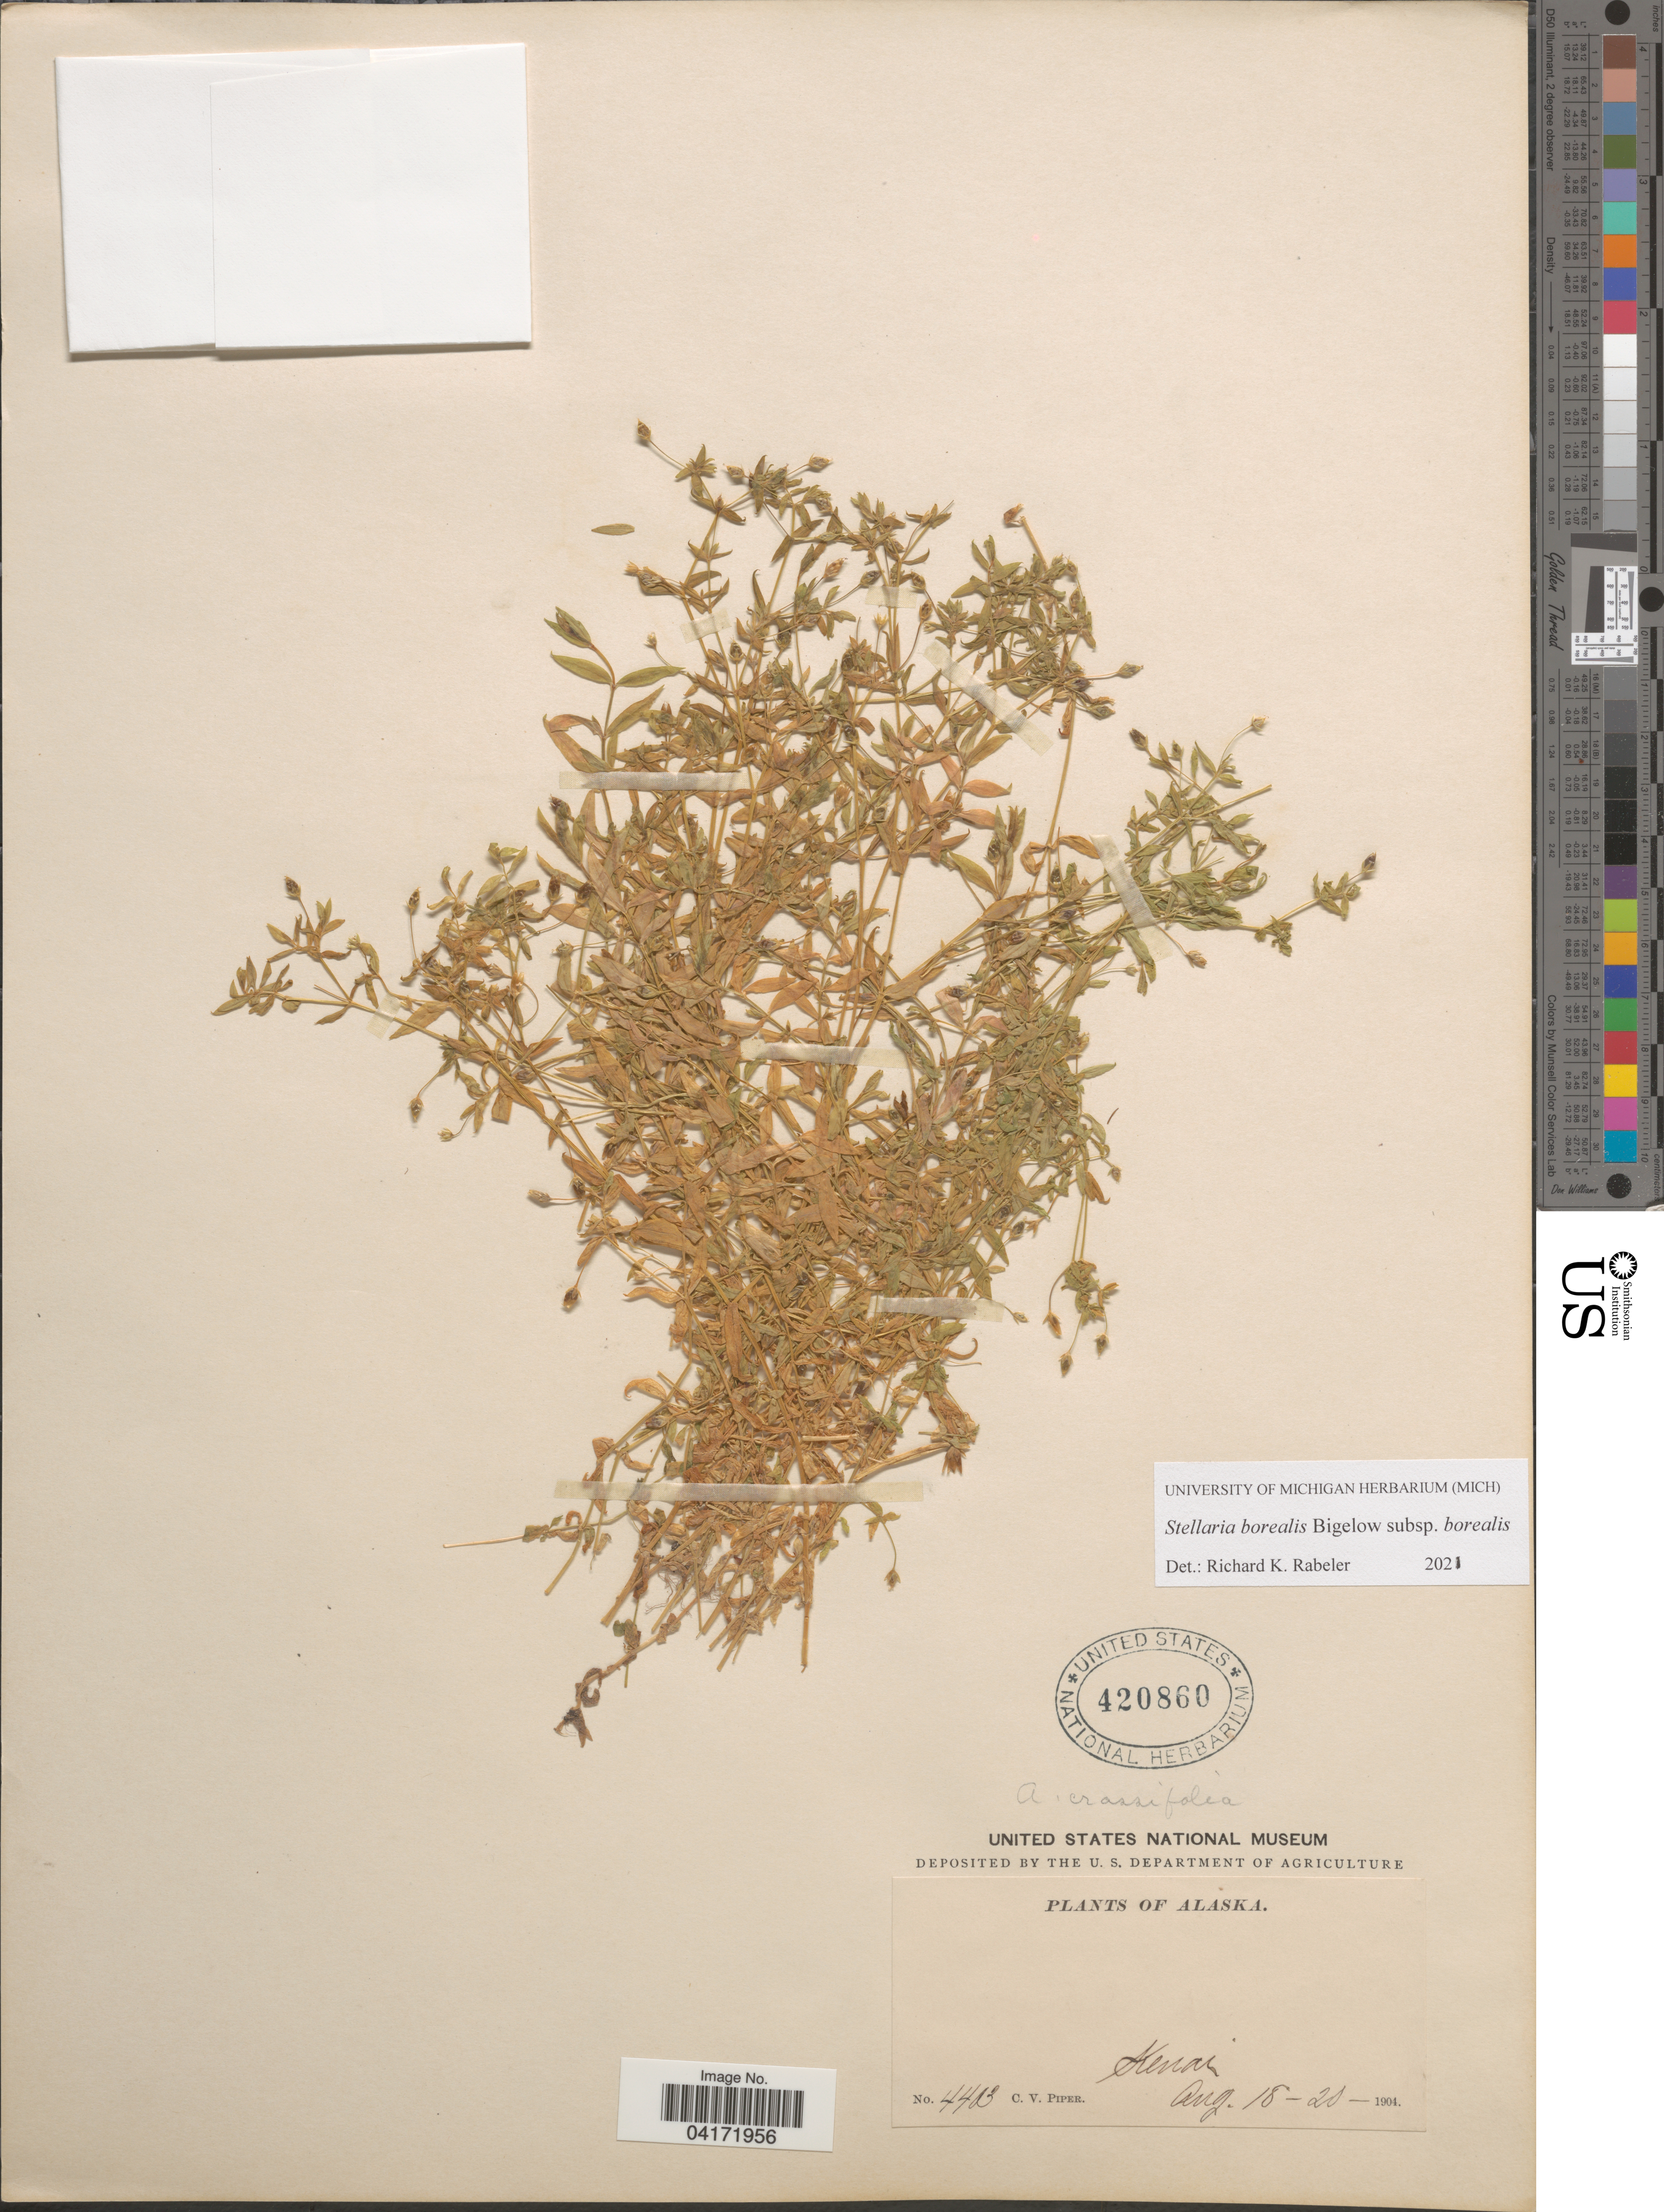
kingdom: Plantae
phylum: Tracheophyta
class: Magnoliopsida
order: Caryophyllales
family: Caryophyllaceae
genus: Stellaria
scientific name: Stellaria borealis subsp. borealis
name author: Bigelow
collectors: C. V. Piper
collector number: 4403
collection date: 1904-08-18/1904-08-20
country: United States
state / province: Alaska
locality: Kenai.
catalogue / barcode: US 420860